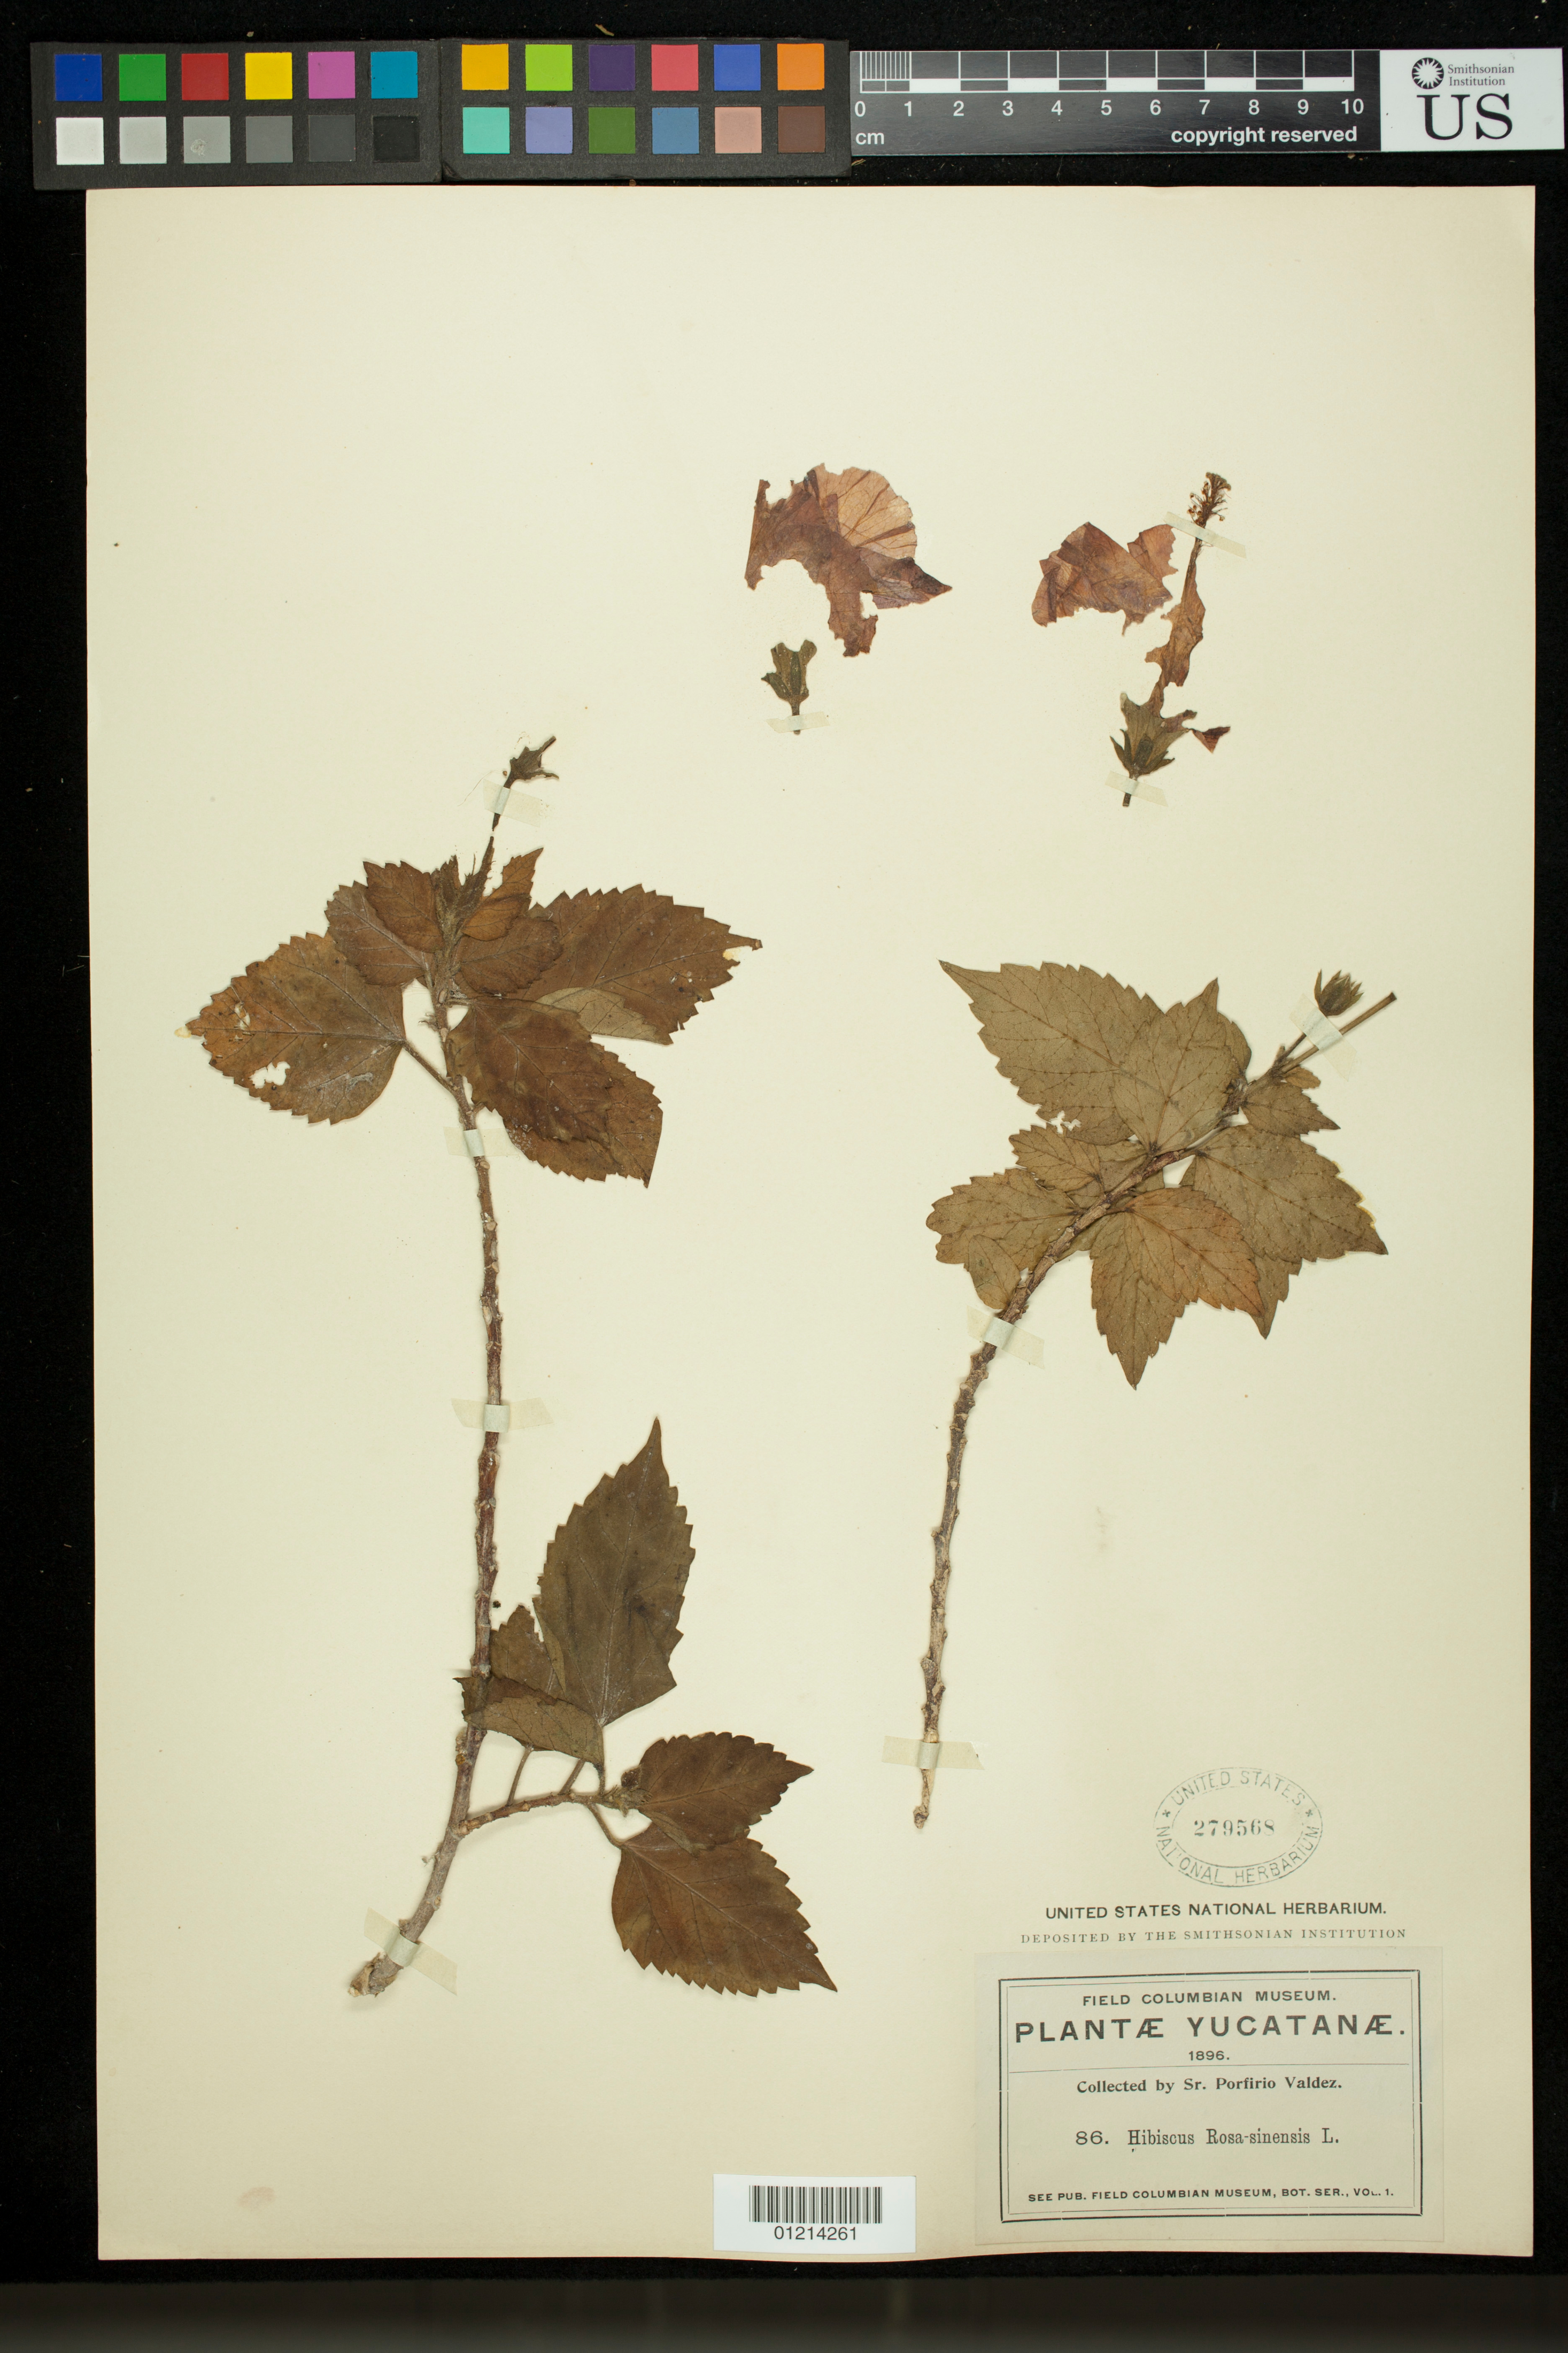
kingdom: Plantae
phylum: Tracheophyta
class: Magnoliopsida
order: Malvales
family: Malvaceae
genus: Hibiscus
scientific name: Hibiscus rosa-sinensis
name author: L.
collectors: P. Valdez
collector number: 86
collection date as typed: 1896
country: Mexico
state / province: Yucatán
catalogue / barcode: US 279568